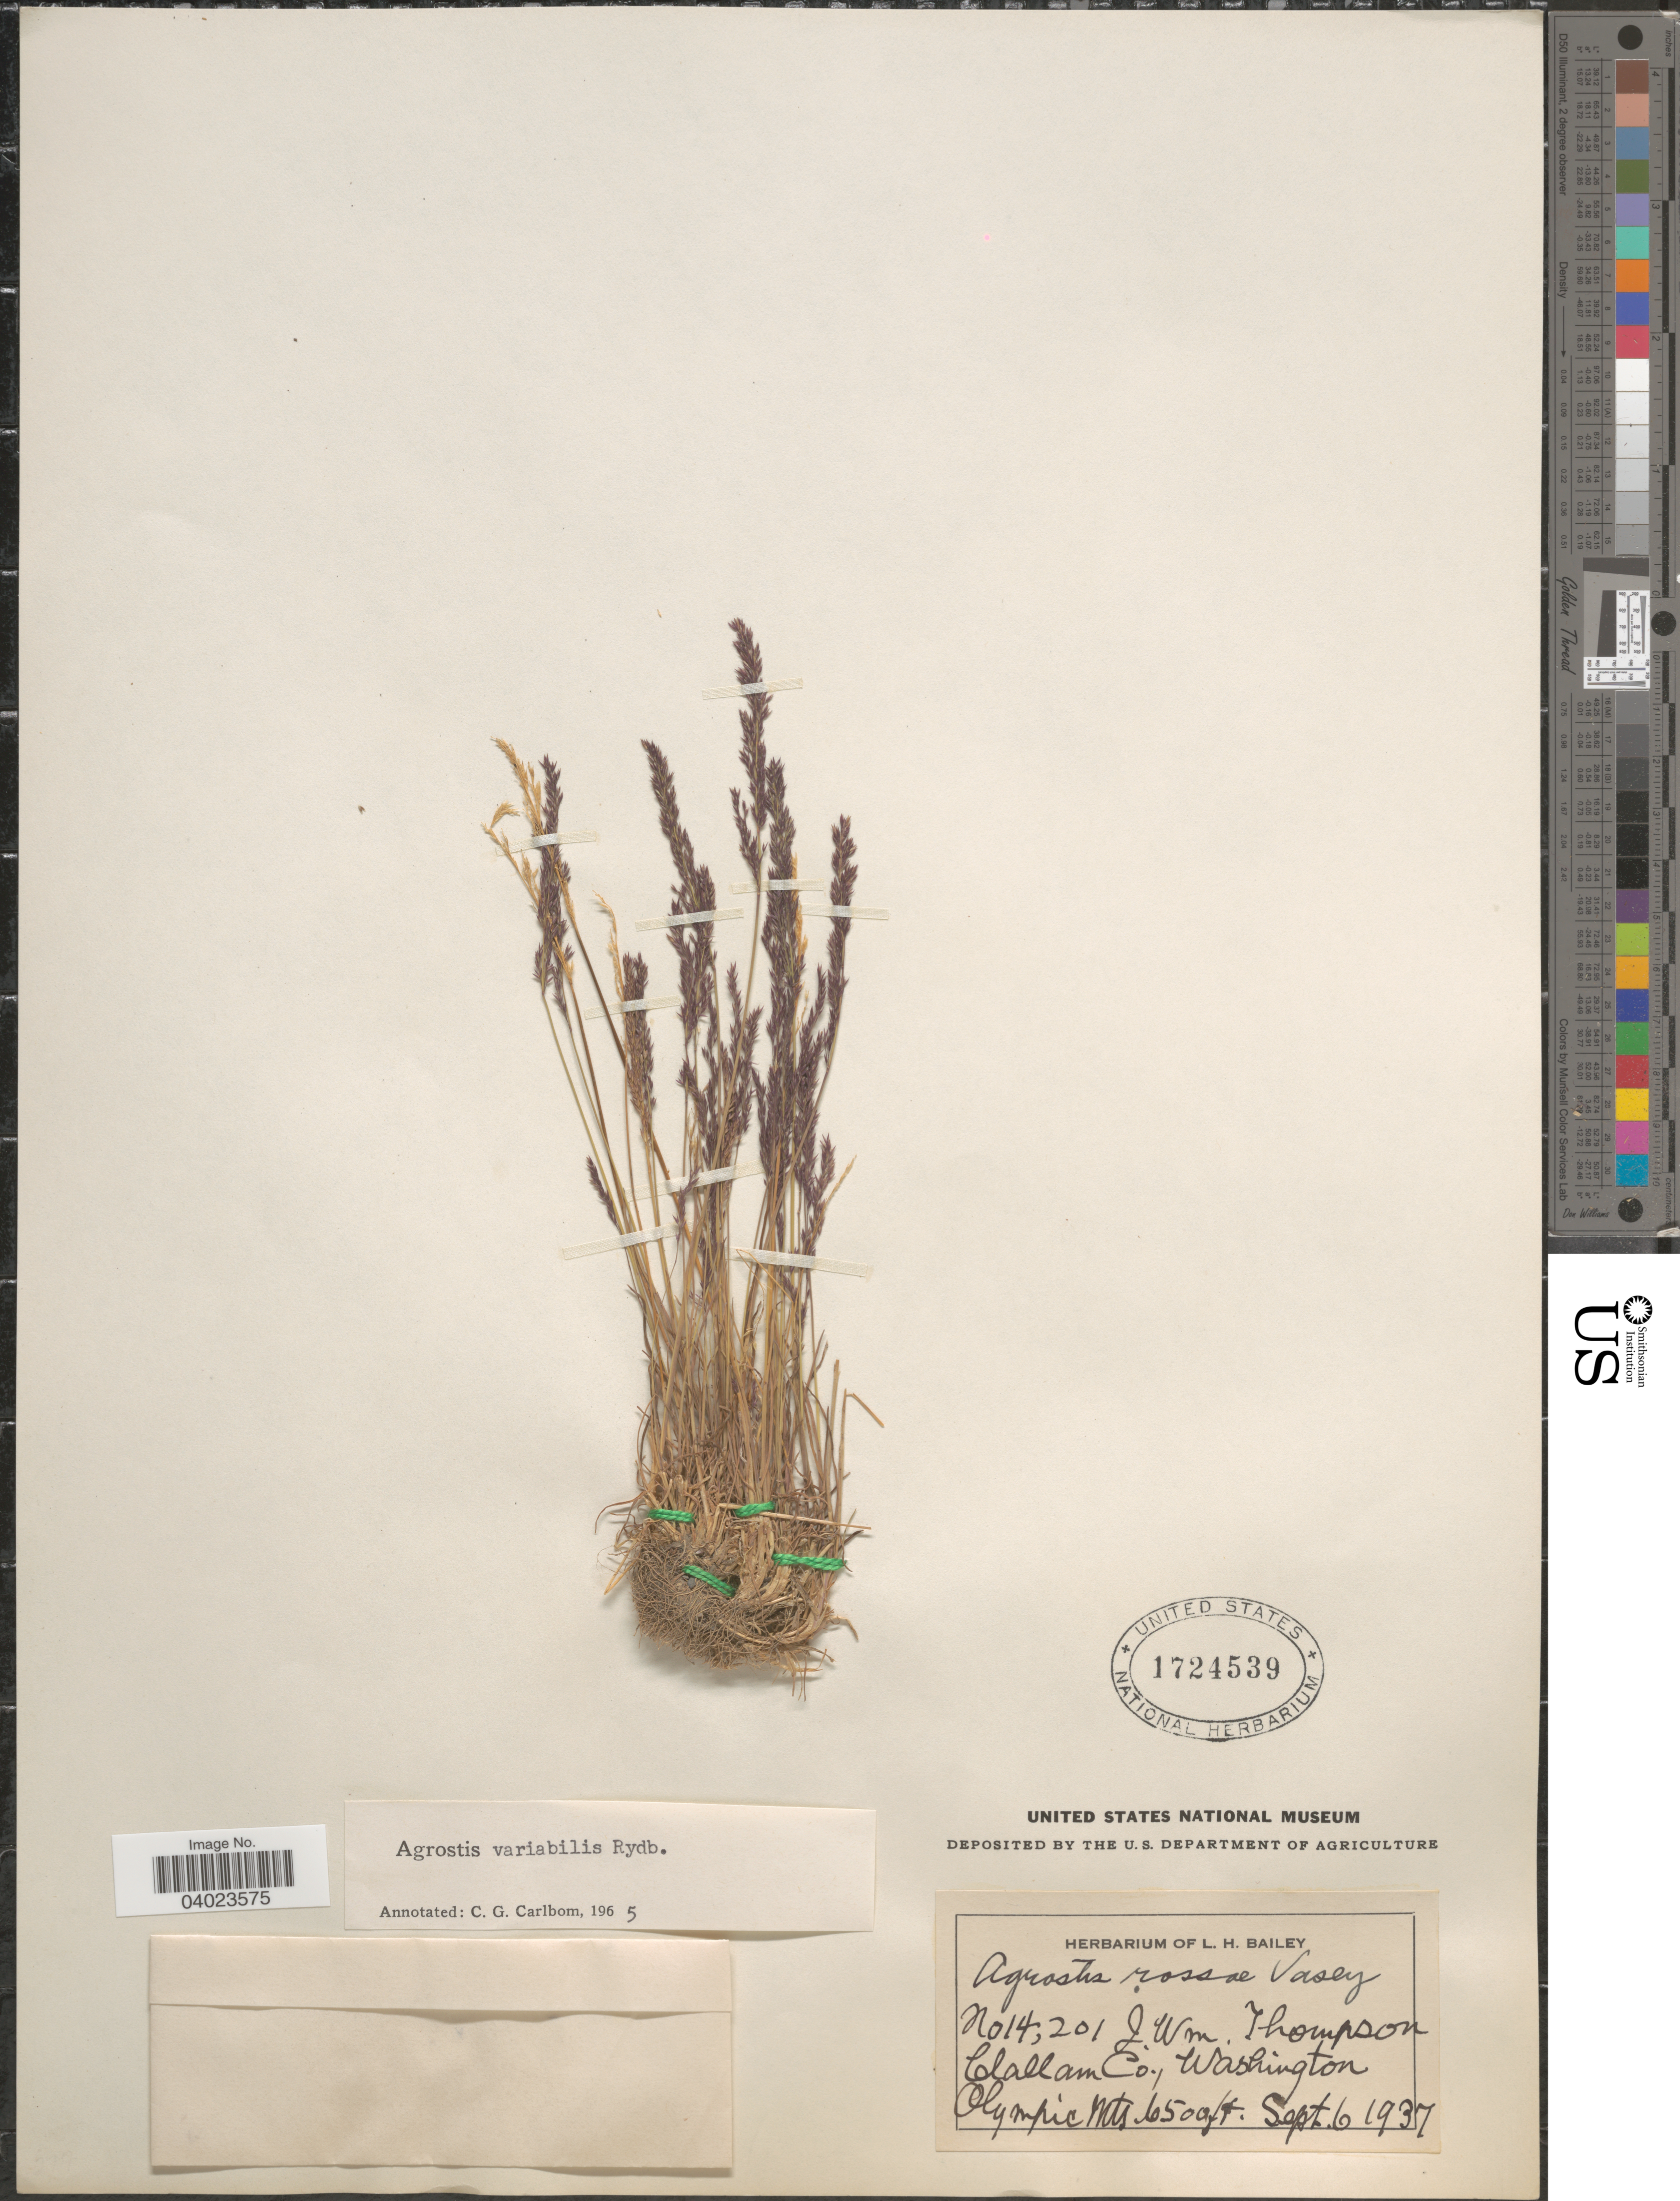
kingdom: Plantae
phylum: Tracheophyta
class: Liliopsida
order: Poales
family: Poaceae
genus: Agrostis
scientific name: Agrostis variabilis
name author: Rydb.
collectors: J. W. Thompson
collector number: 14201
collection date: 1937-09-06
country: United States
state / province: Washington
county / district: Clallam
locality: Clallam Co., Olympic Mts.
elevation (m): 1981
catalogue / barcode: US 1724539